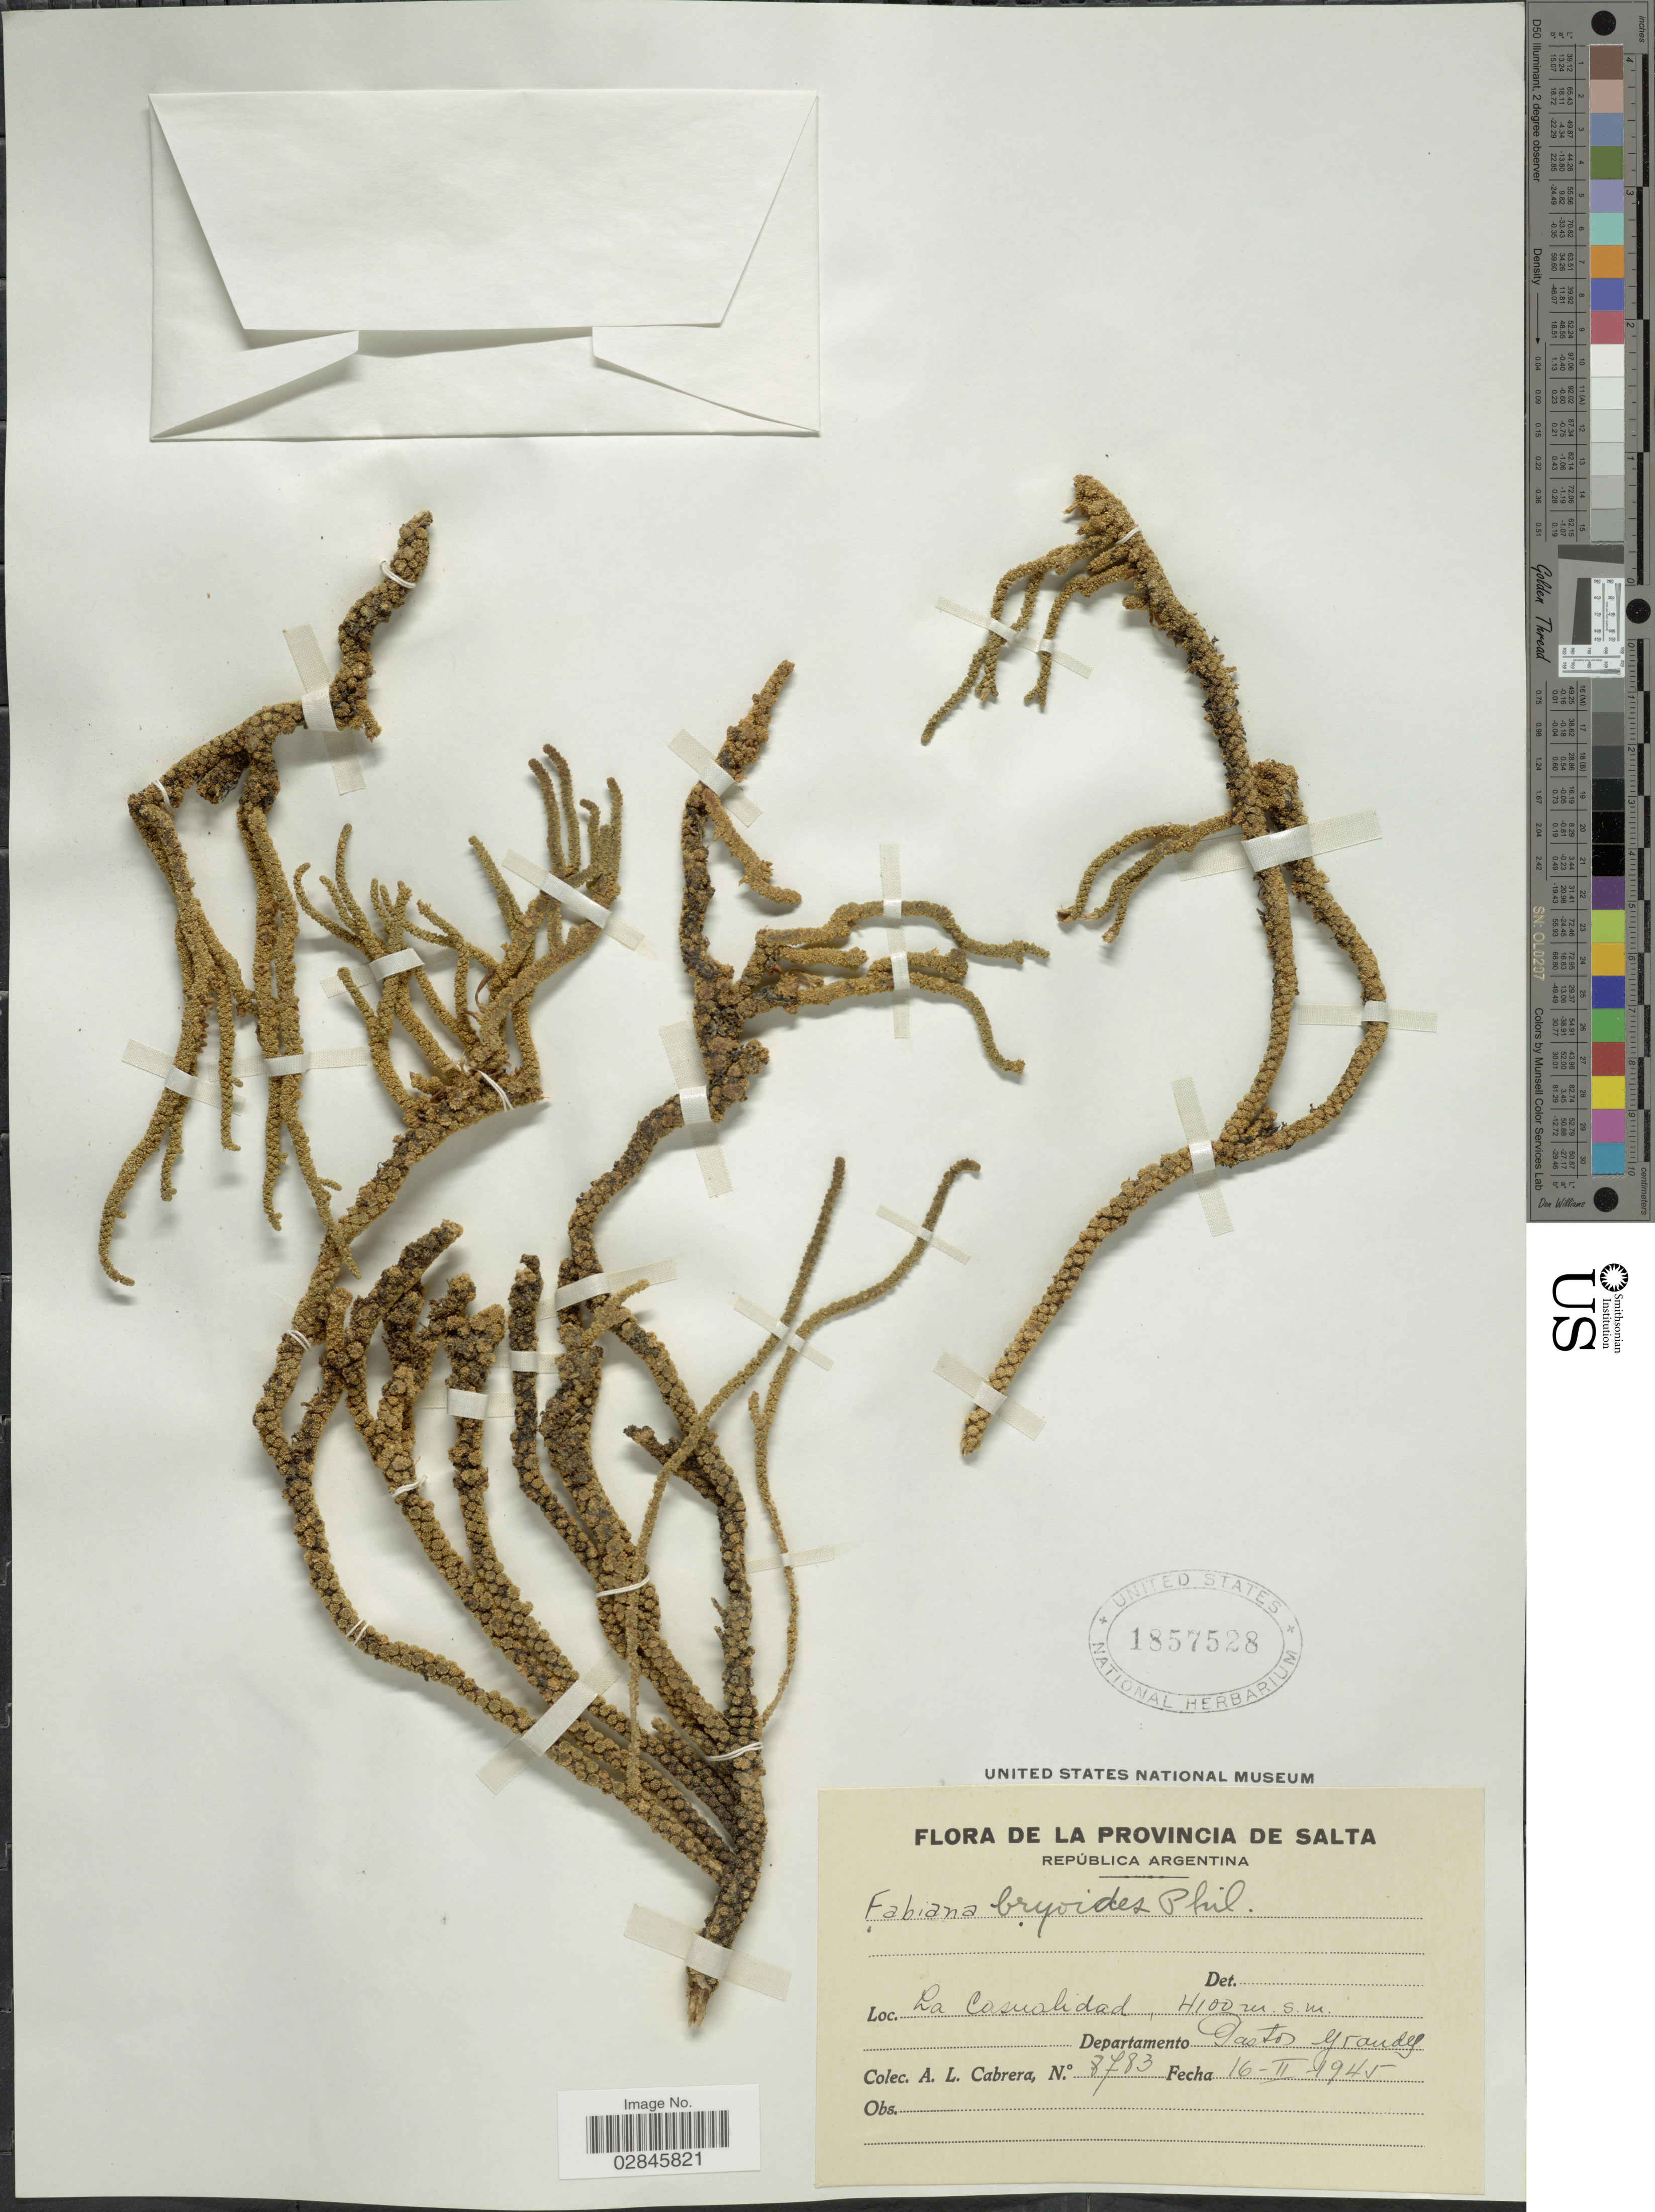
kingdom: Plantae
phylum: Tracheophyta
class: Magnoliopsida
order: Solanales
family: Solanaceae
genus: Fabiana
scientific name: Fabiana bryoides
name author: Phil.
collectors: A. L. Cabrera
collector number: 8783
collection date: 1945-02-16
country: Argentina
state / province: Salta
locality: República Argentina. La Casualidad. Departamento Pastos Grandes.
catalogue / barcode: US 1857528